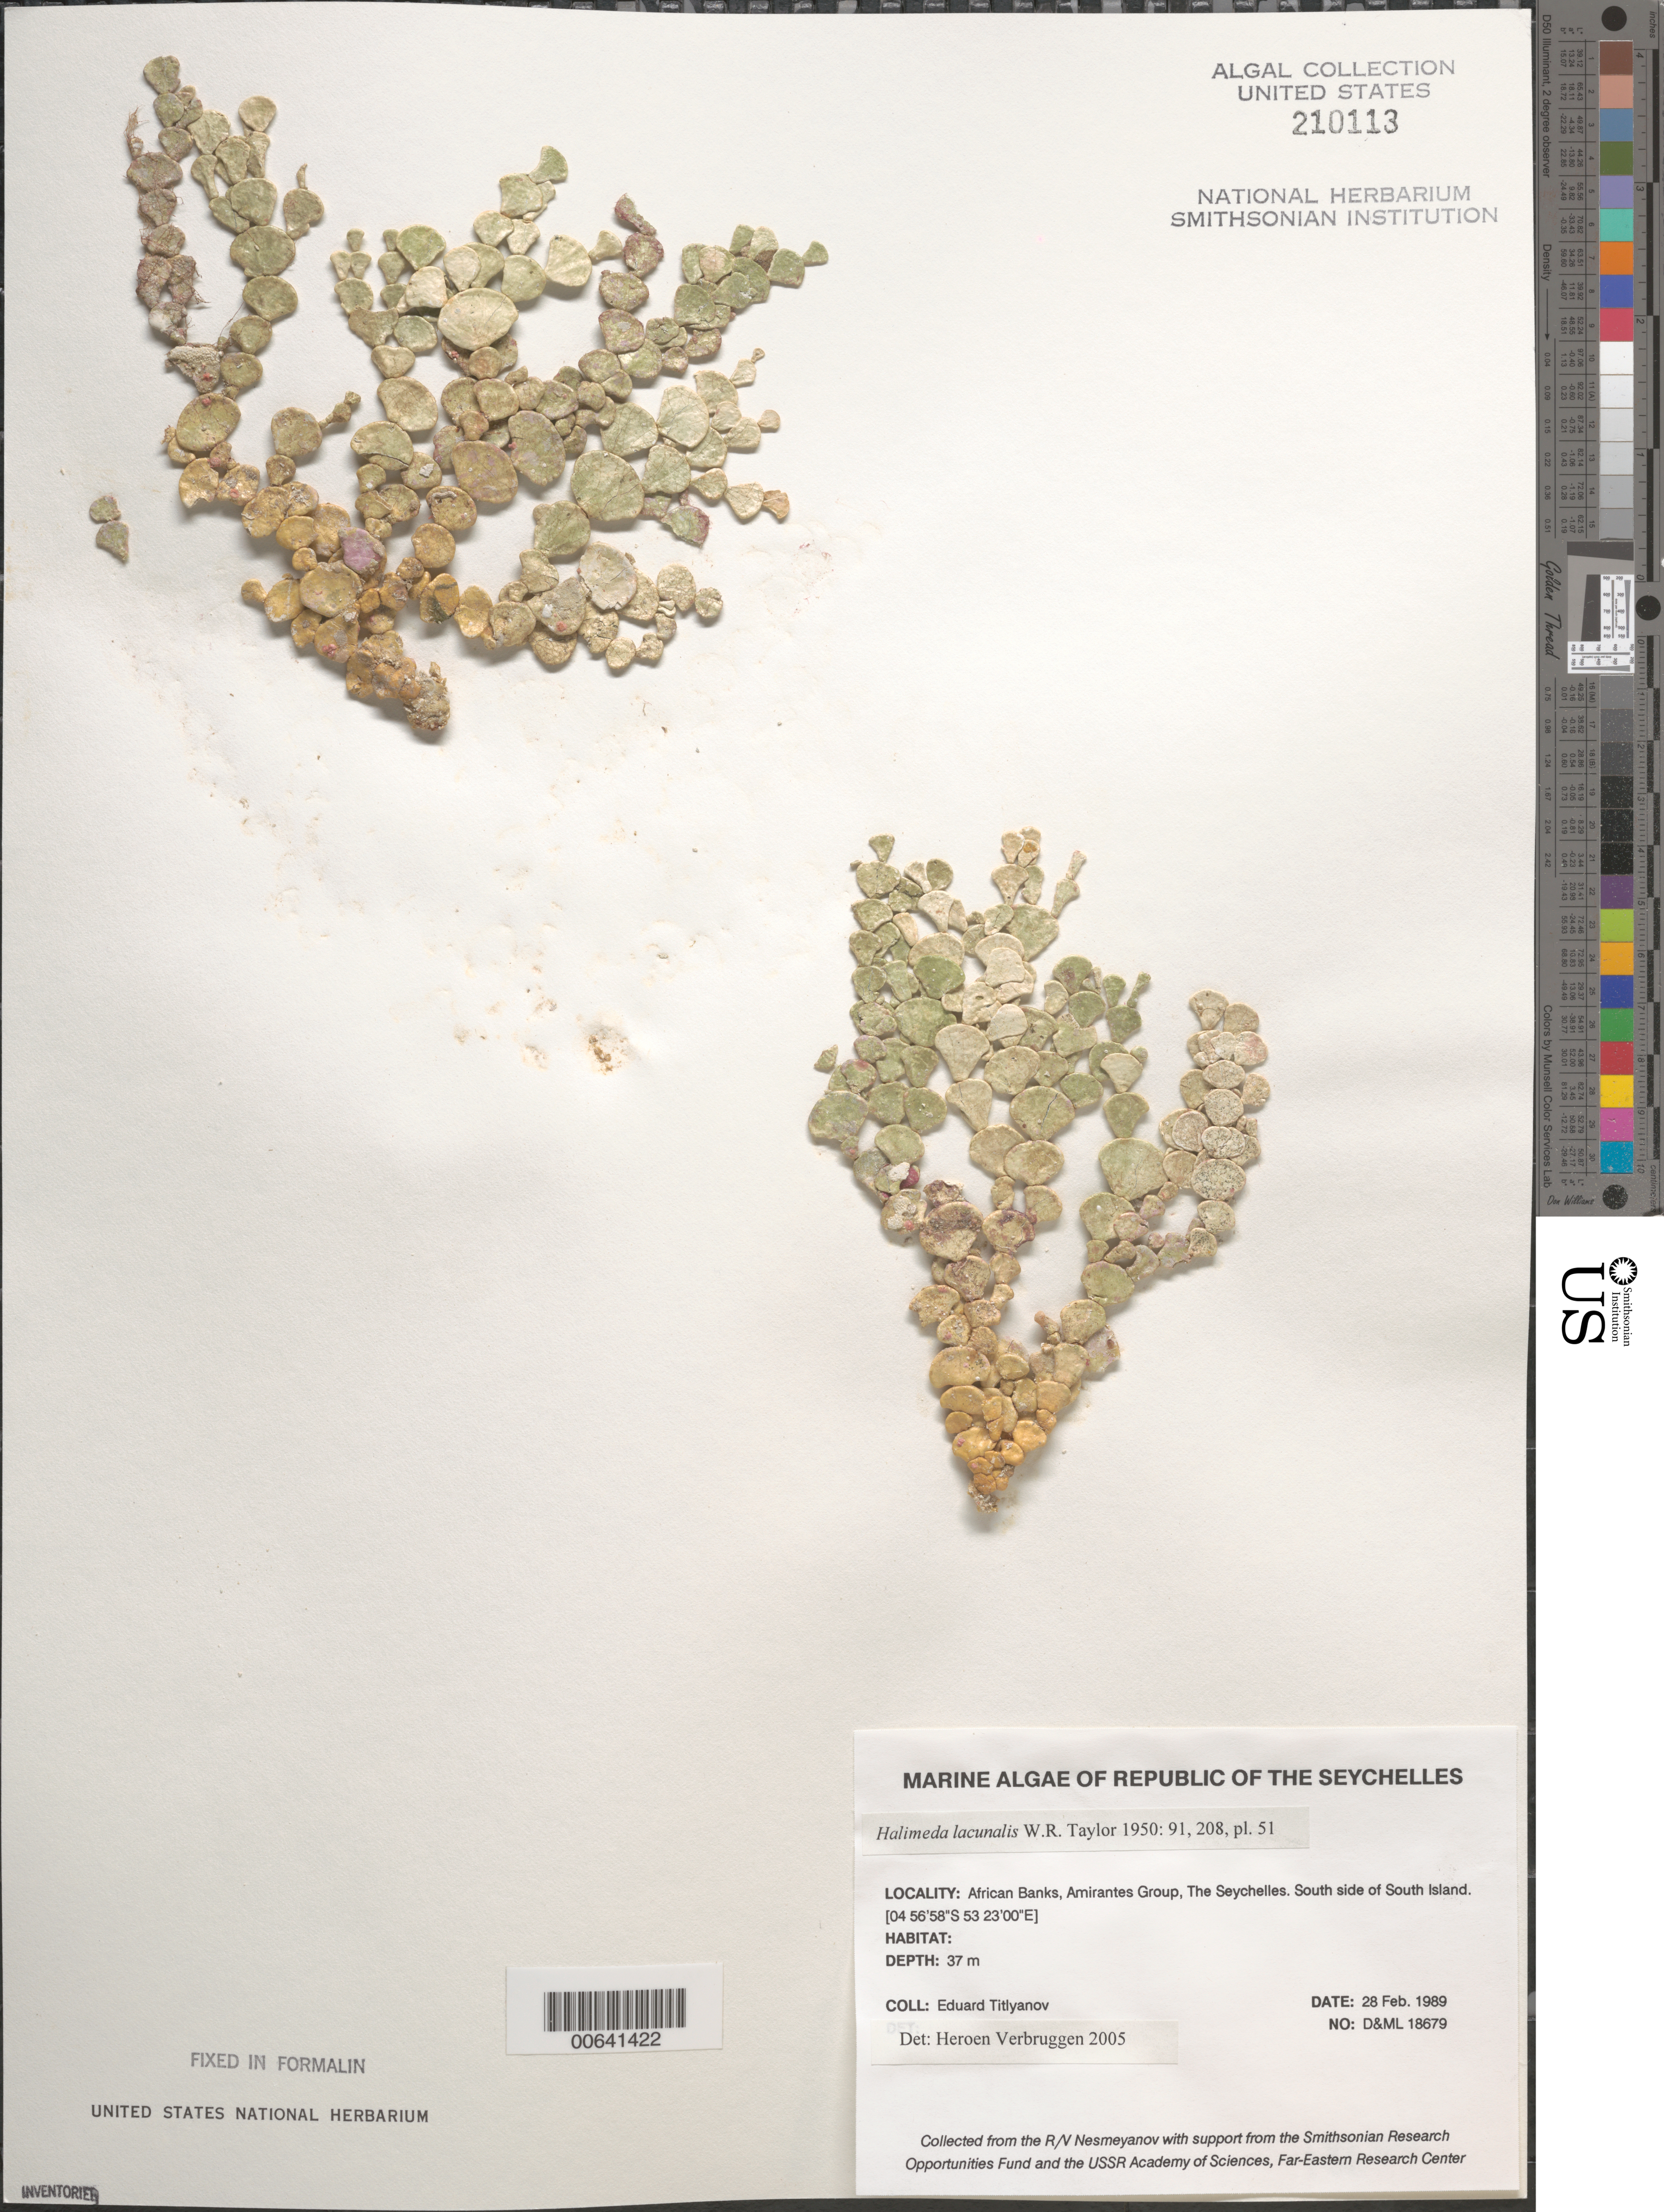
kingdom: Plantae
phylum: Chlorophyta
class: Ulvophyceae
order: Bryopsidales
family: Halimedaceae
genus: Halimeda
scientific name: Halimeda lacunalis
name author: W.R. Taylor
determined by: Verbruggen, H.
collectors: E. Titlyanov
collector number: D&ML 18679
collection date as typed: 28 Feb 1989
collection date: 1989-02-28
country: Seychelles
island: African Banks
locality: South side of South Island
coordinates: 04 56'58"S, 53 23'00"E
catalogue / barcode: US 210113